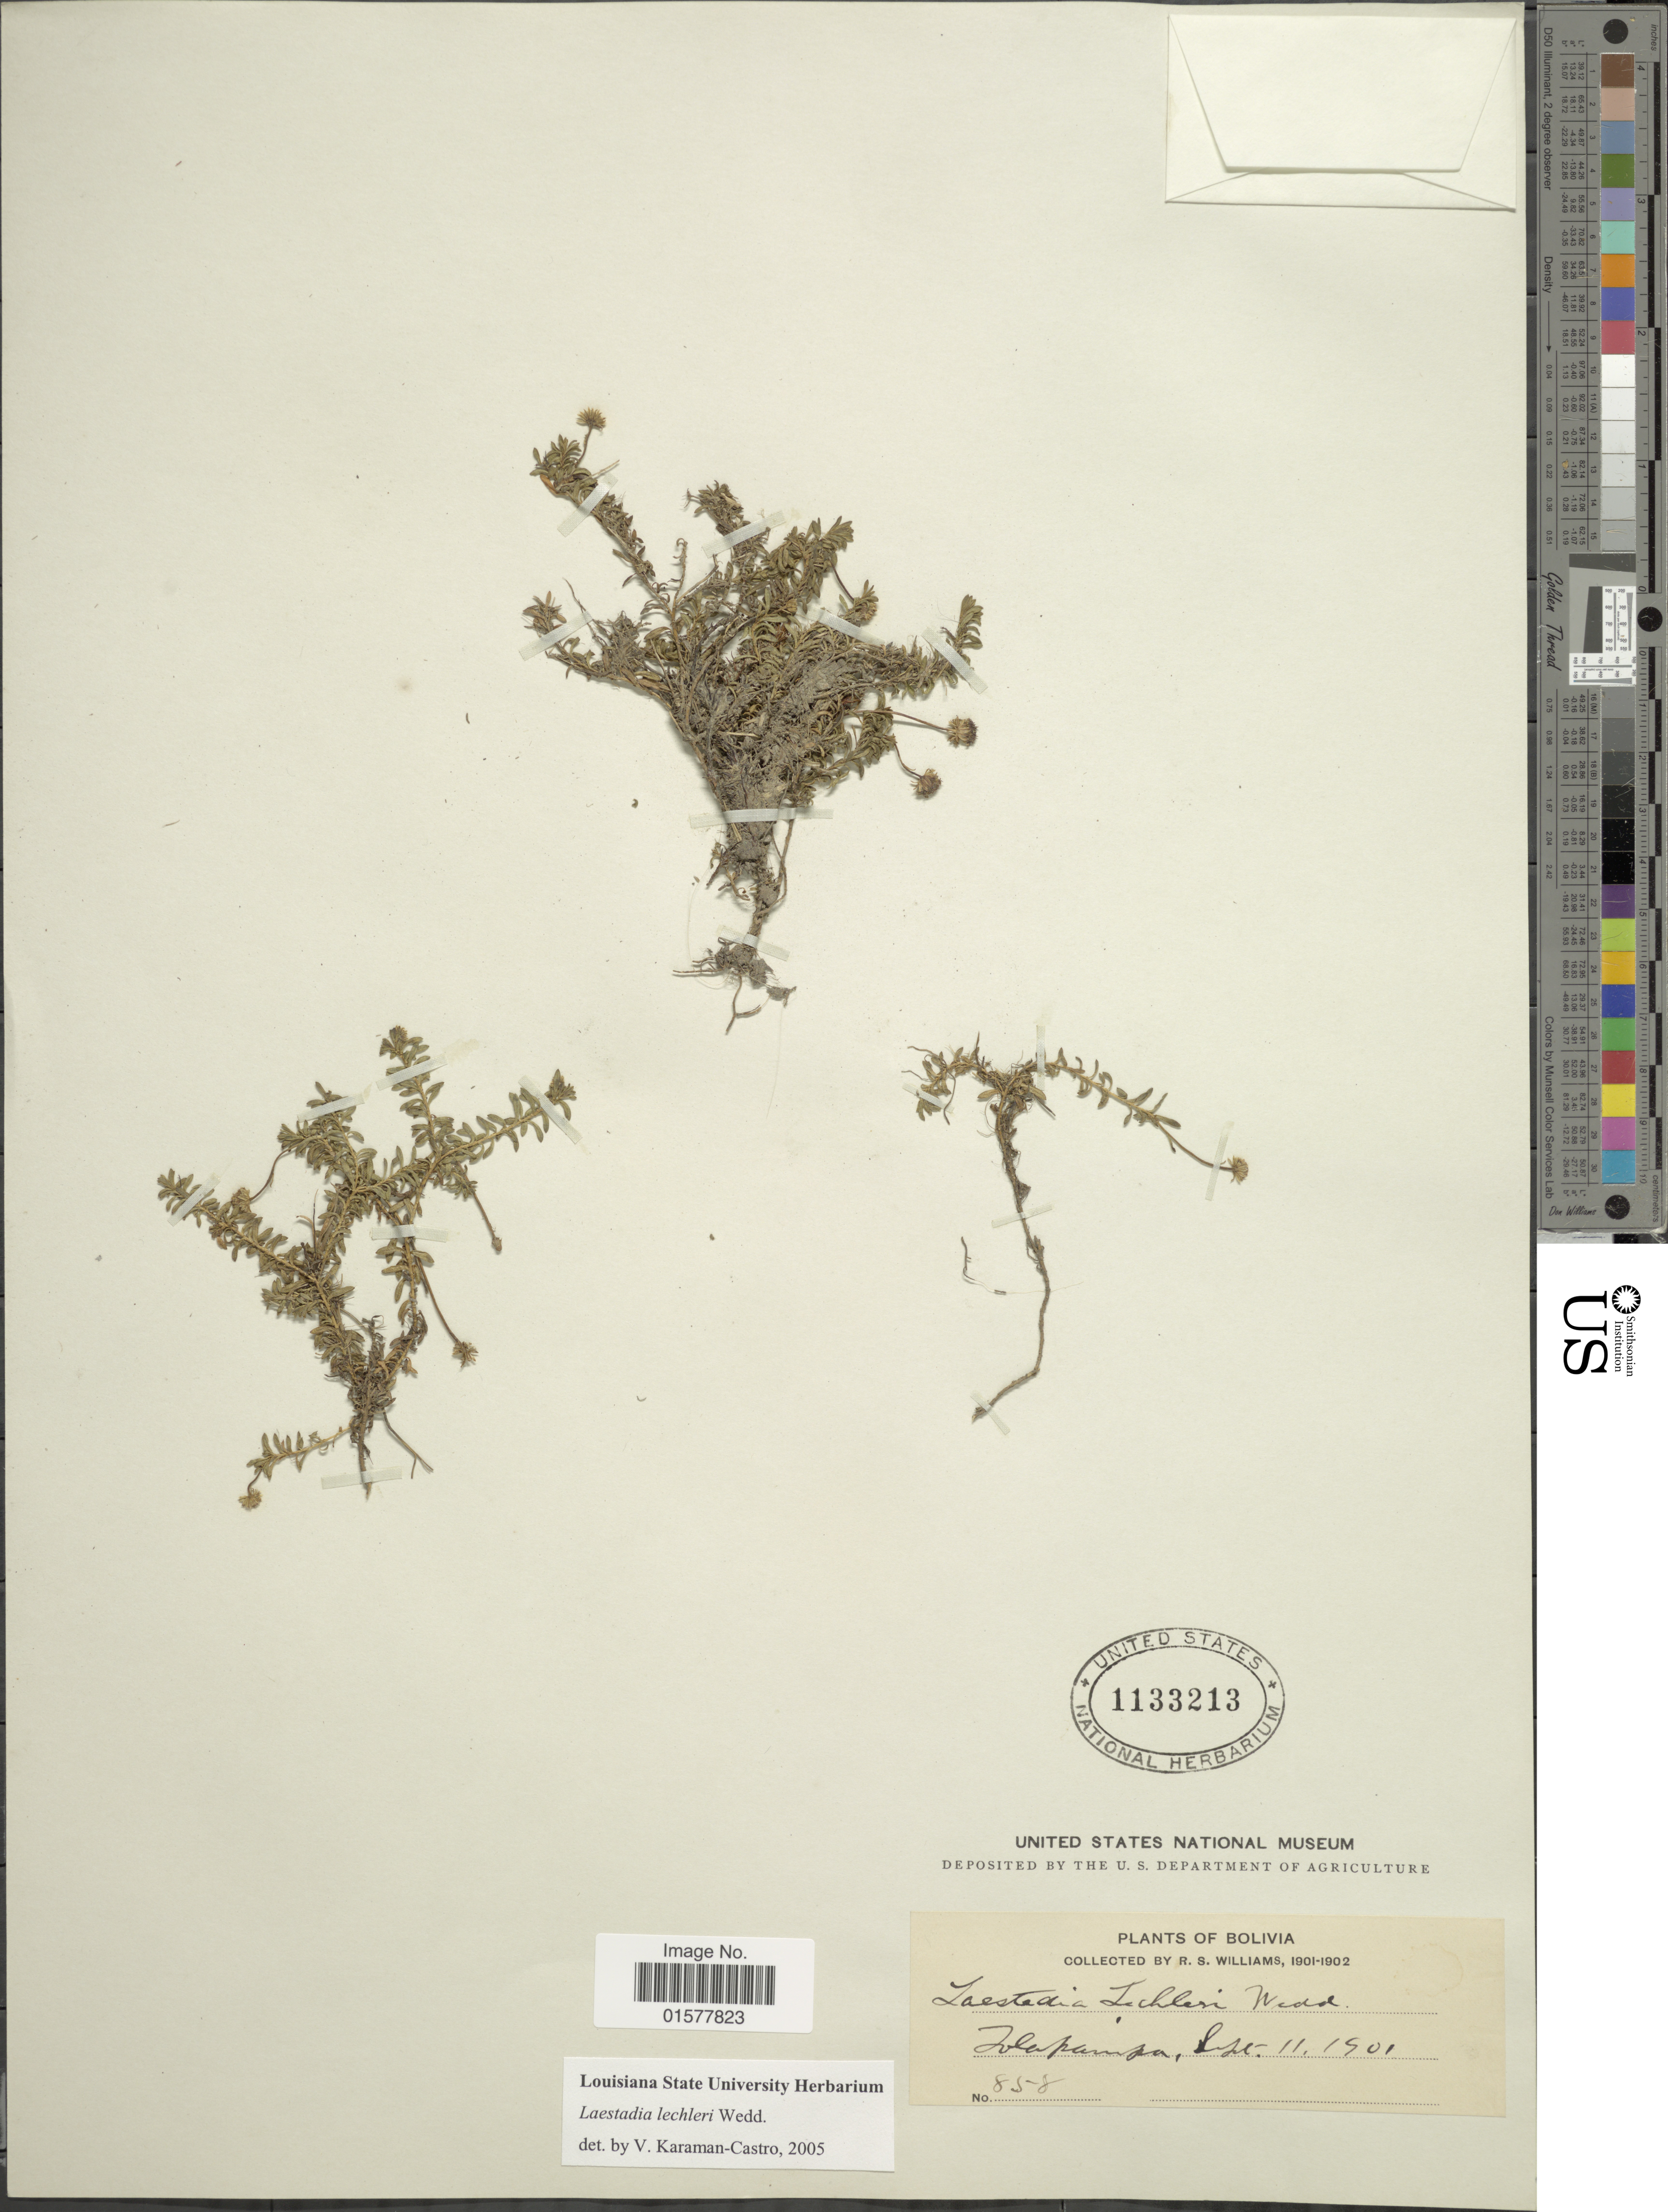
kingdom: Plantae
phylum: Tracheophyta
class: Magnoliopsida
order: Asterales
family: Asteraceae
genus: Laestadia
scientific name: Laestadia lechleria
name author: Sch. Bip. ex Wedd.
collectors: R. S. Williams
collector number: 858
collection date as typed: Sept. 11, 1901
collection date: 1901-09-11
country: Bolivia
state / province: La Páz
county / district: Larecaja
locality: Tolapampa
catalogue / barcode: US 1133213